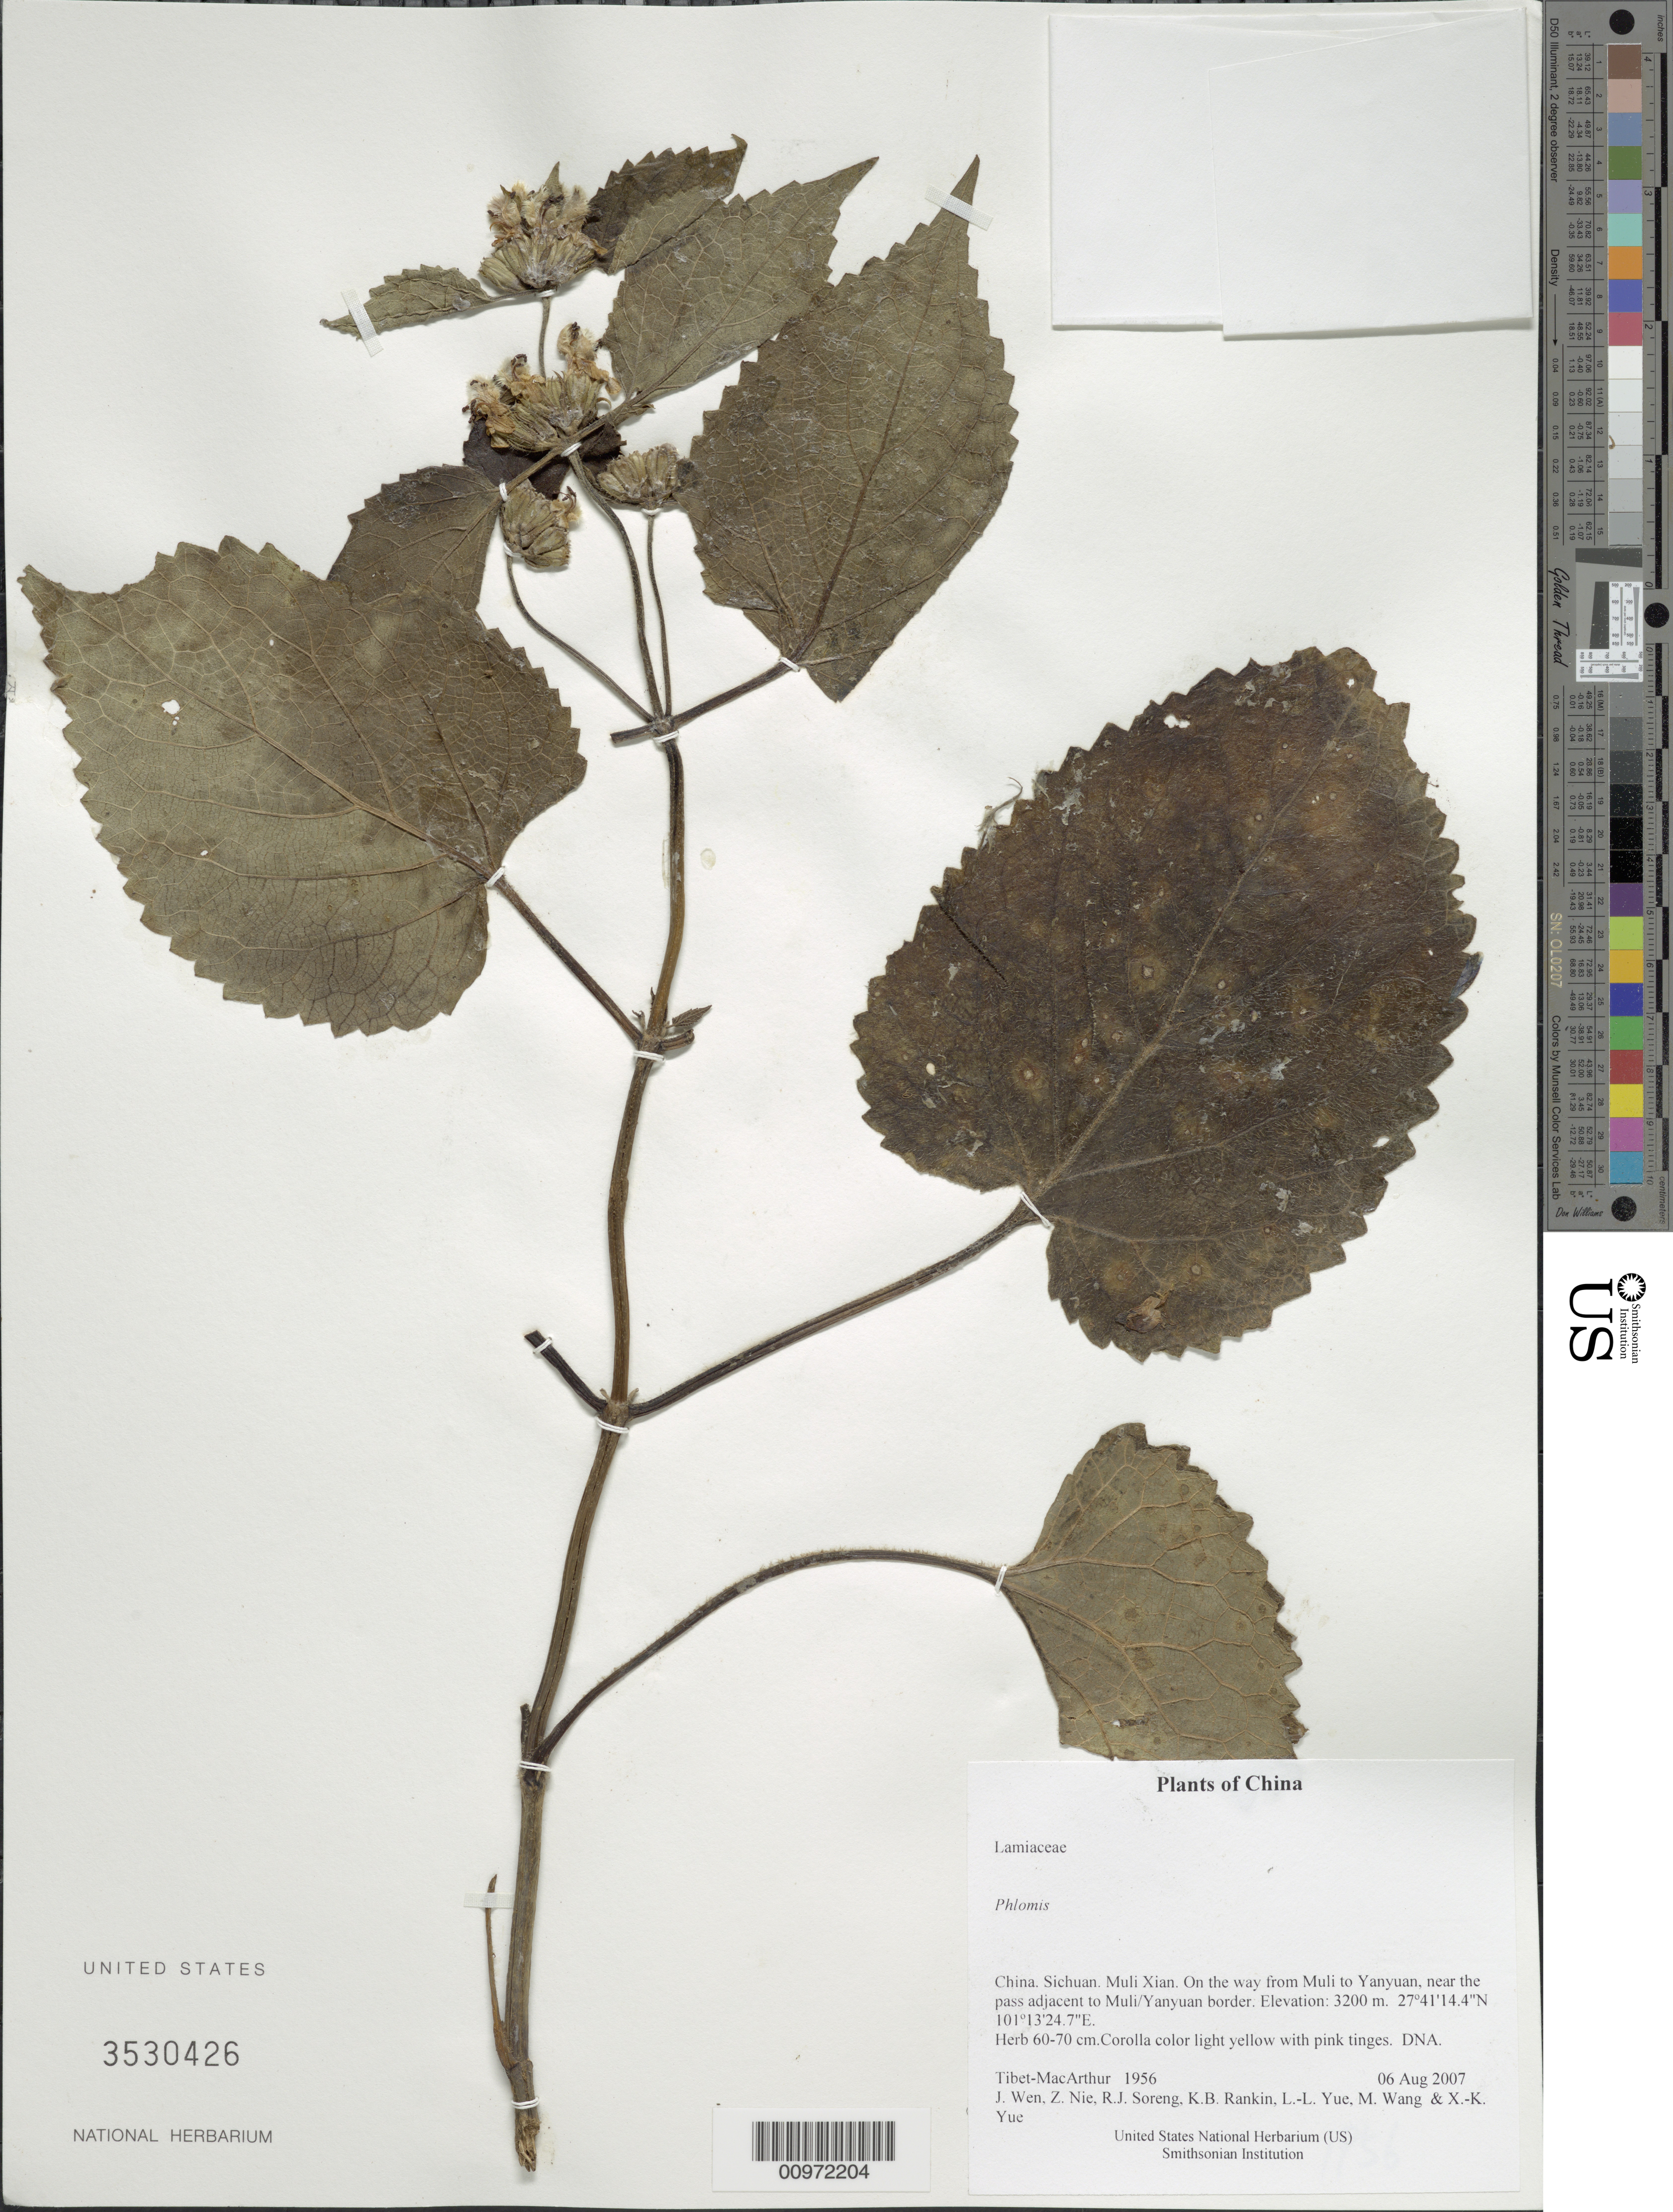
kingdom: Plantae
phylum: Tracheophyta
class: Magnoliopsida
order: Lamiales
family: Lamiaceae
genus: Phlomis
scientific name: Phlomis sp.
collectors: Tibet-MacArthur, J. Wen, Z. Nie, R. J. Soreng, K. Rankin, L. Yue, M. Wang & X. Yue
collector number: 1956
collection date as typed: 06 Aug 2007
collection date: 2007-08-06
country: China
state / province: Sichuan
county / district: Muli Xian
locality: On the way from Muli to Yanyuan, near the pass adjacent to Muli/Yanyuan border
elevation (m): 3200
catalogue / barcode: US 3530426